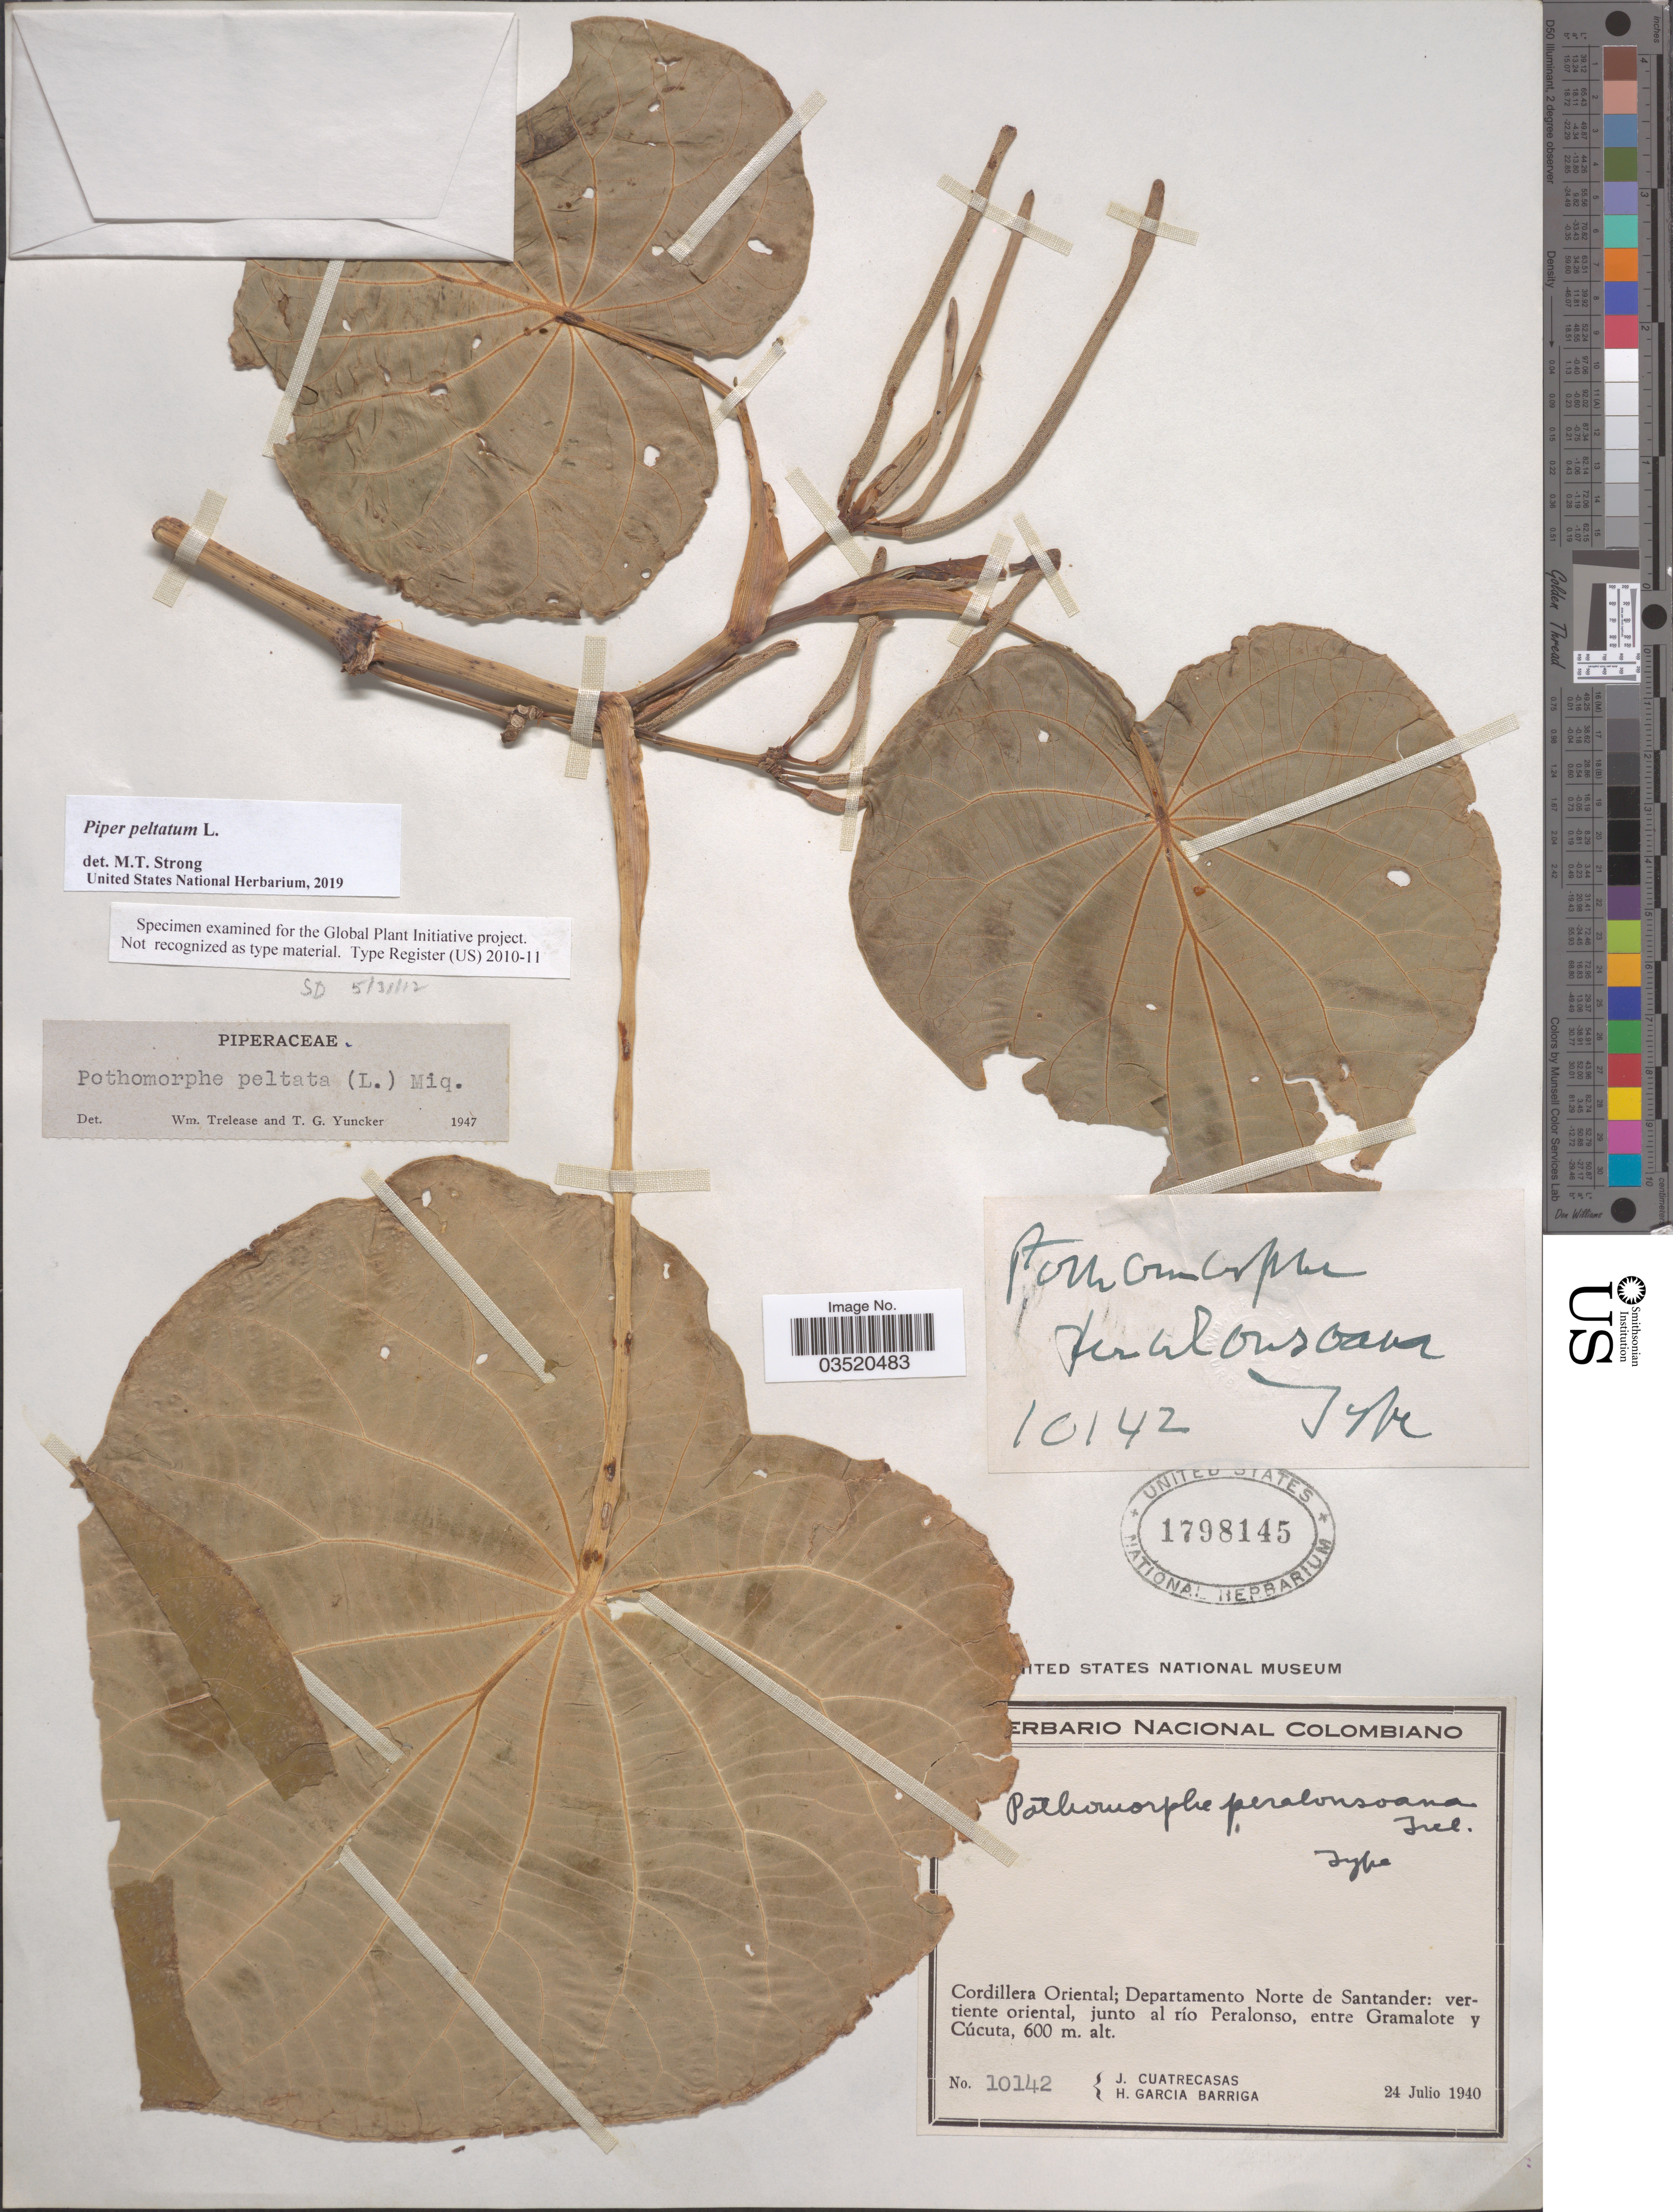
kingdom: Plantae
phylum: Tracheophyta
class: Magnoliopsida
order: Piperales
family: Piperaceae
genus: Piper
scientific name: Piper peltatum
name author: L.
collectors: J. Cuatrecasas & H. García Barriga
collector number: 10142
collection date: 1940-07-24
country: Colombia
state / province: Norte de Santander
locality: Cordillera Oriental; Departamento Norte de Santander: vertiente oriental, junto al río Peralonso, entre Gramalote y Cúcuta.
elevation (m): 600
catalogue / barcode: US 1798145